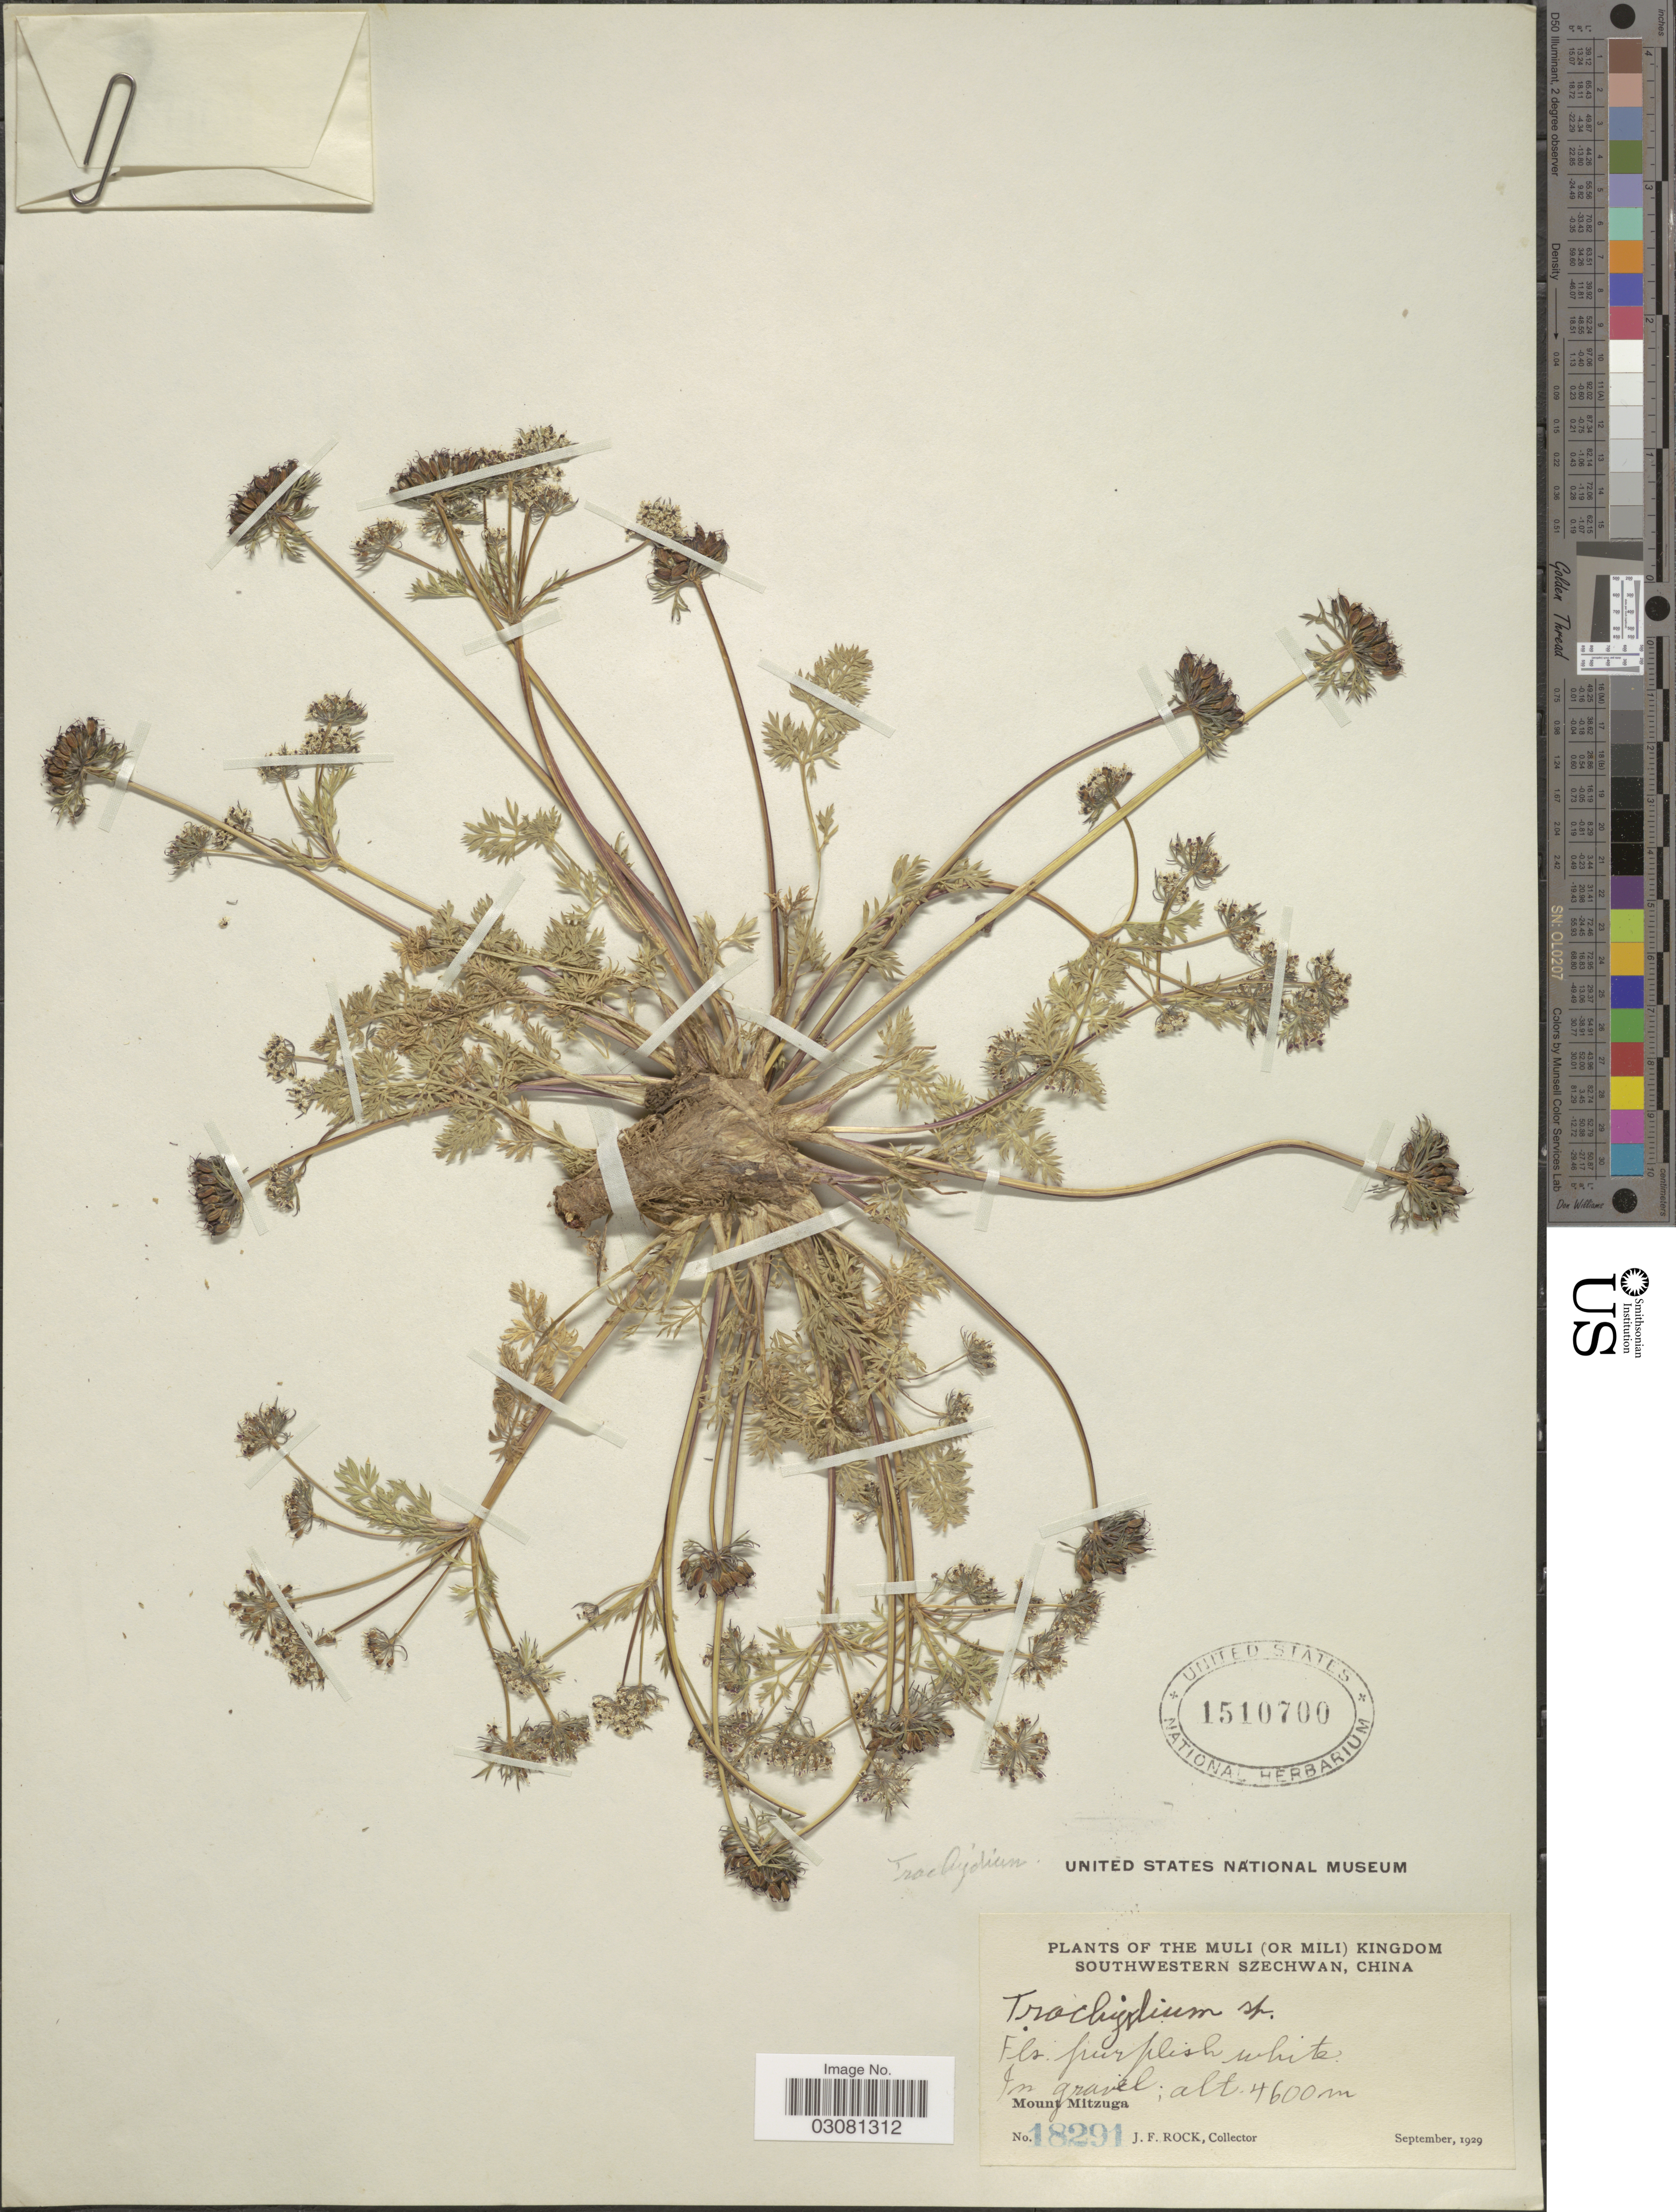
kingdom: Plantae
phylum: Tracheophyta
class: Magnoliopsida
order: Apiales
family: Apiaceae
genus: Trachydium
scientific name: Trachydium sp.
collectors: J. Rock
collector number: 18291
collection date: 1929-09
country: China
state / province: Sichuan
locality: The Muli (or Mili) Kingdom Southwestern Szechwan. In gravel, Mount Mitzuga.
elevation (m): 4600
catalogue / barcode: US 1510700